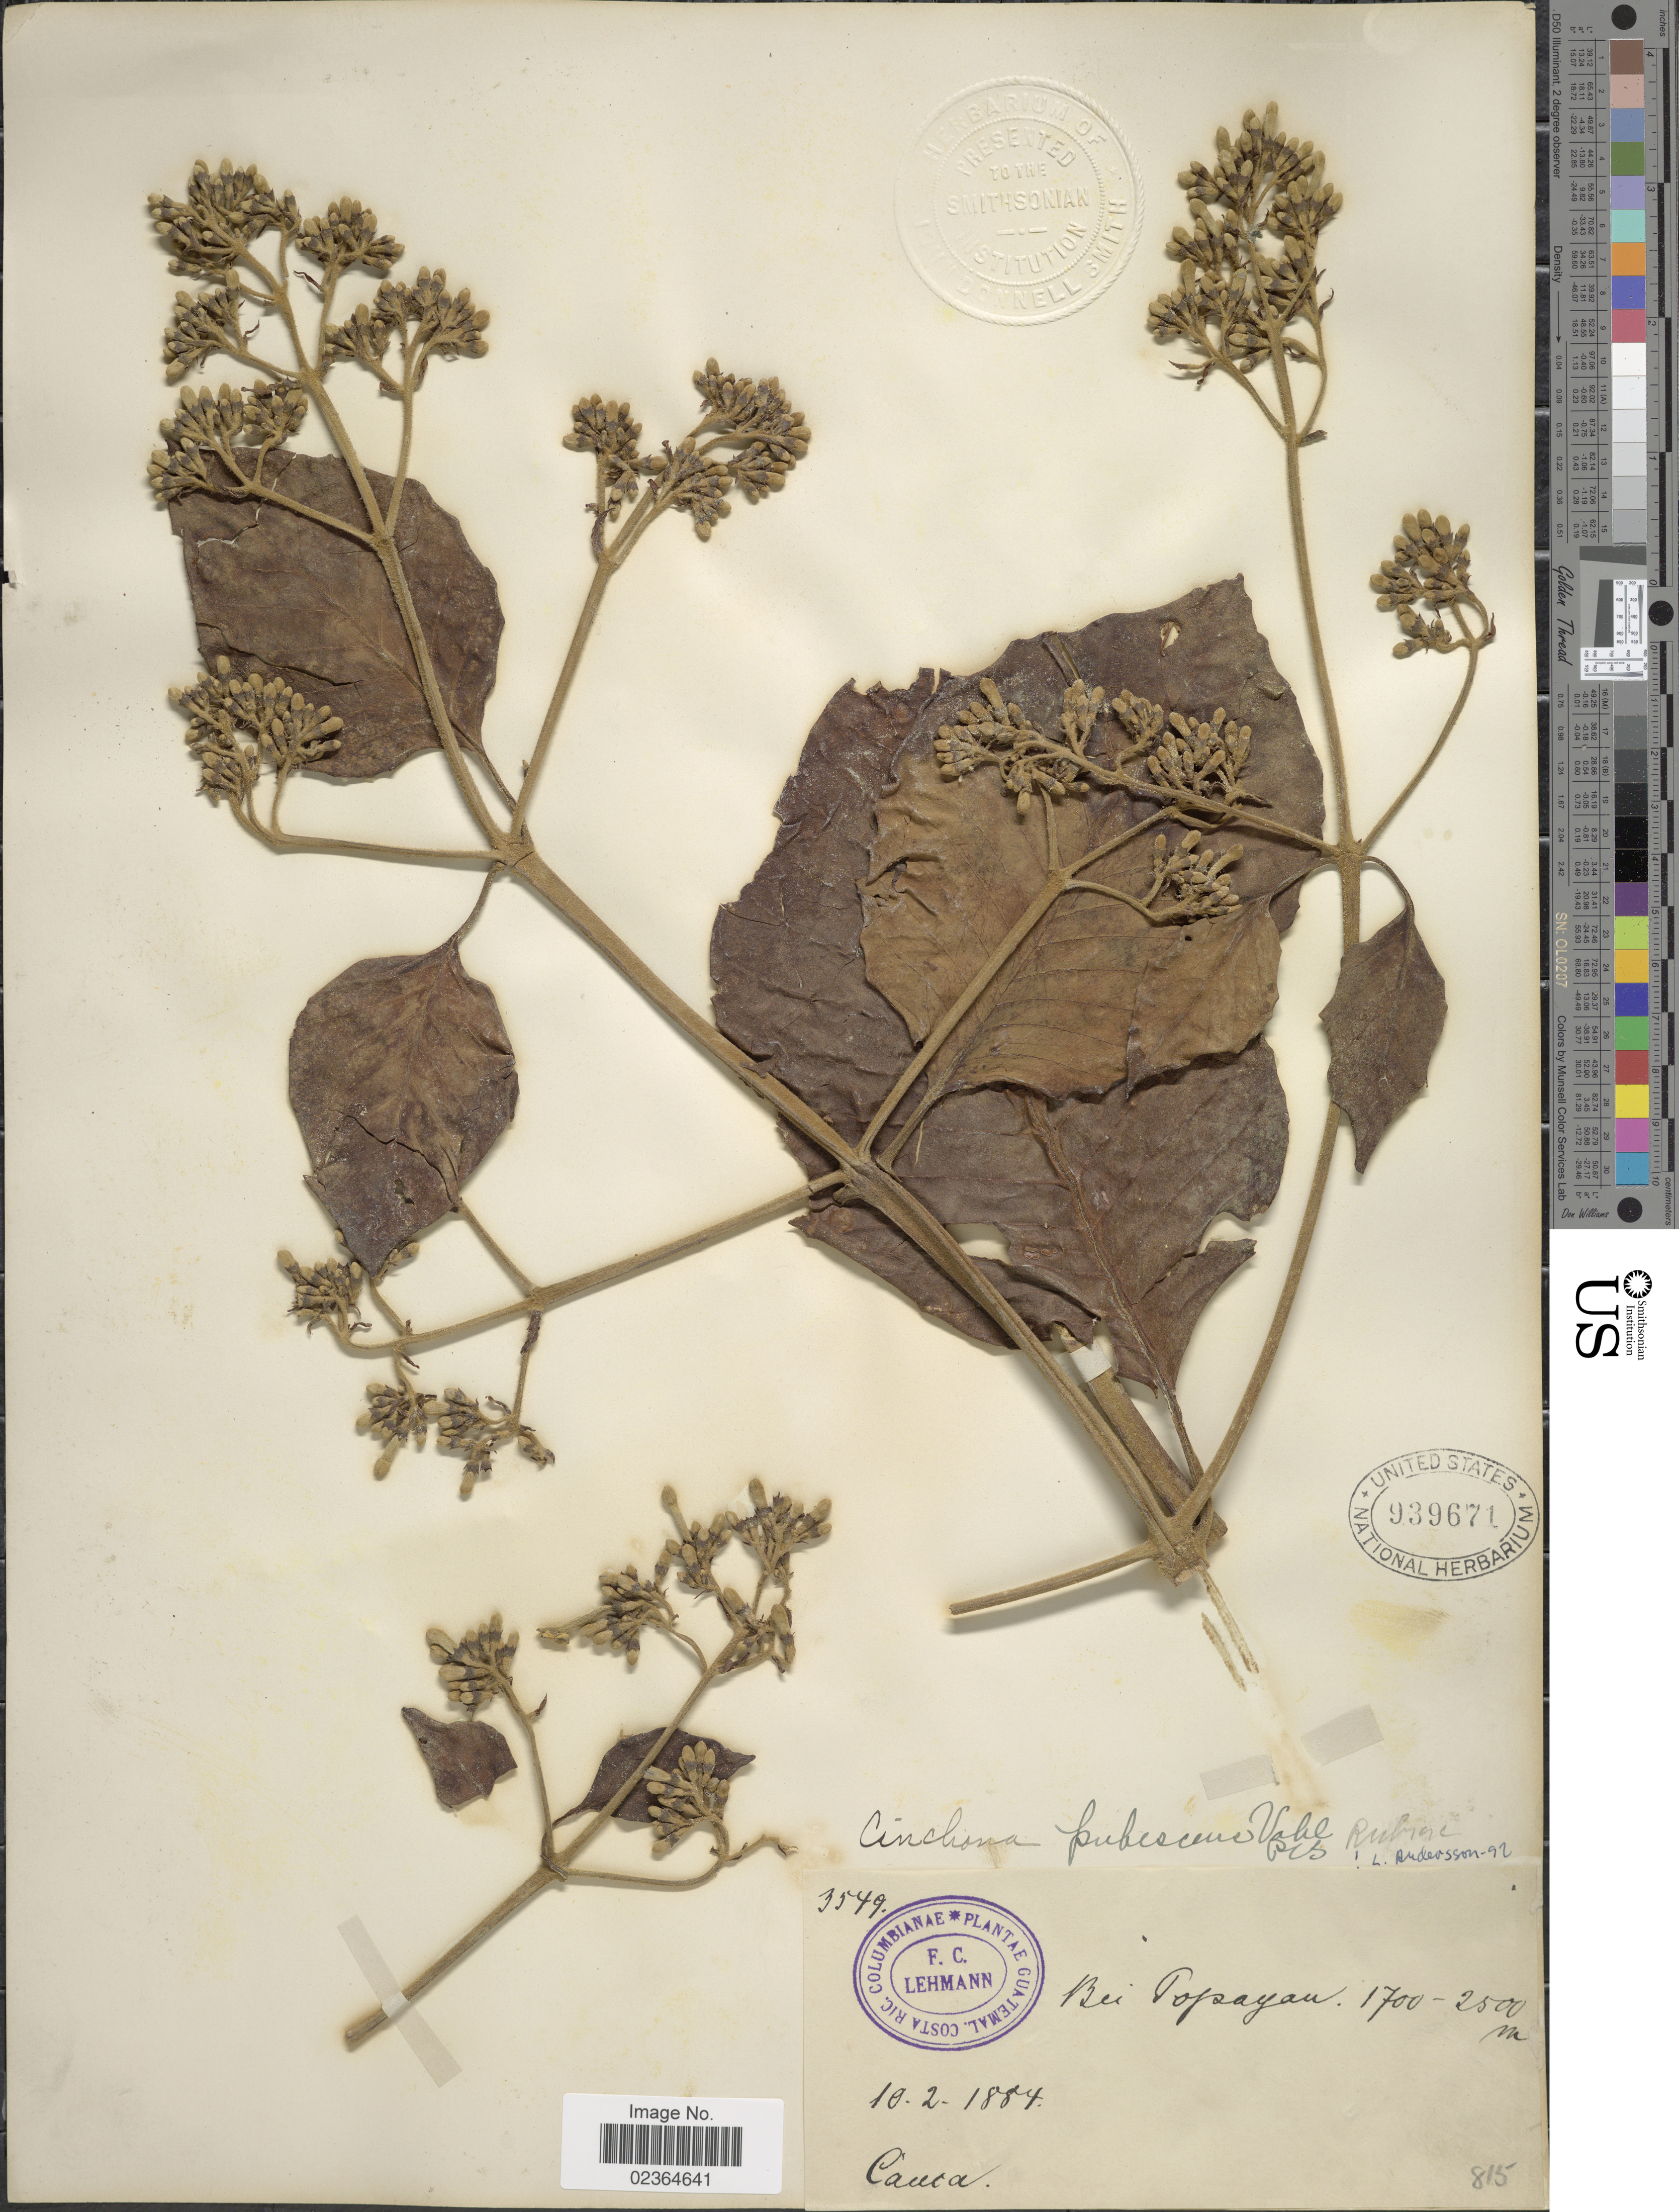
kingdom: Plantae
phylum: Tracheophyta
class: Magnoliopsida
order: Gentianales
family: Rubiaceae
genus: Cinchona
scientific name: Cinchona pubescens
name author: Vahl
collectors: F. C. Lehmann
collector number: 3549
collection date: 1884-02-10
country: Colombia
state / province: Cauca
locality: Bei Popayan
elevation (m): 1700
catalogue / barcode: US 939671